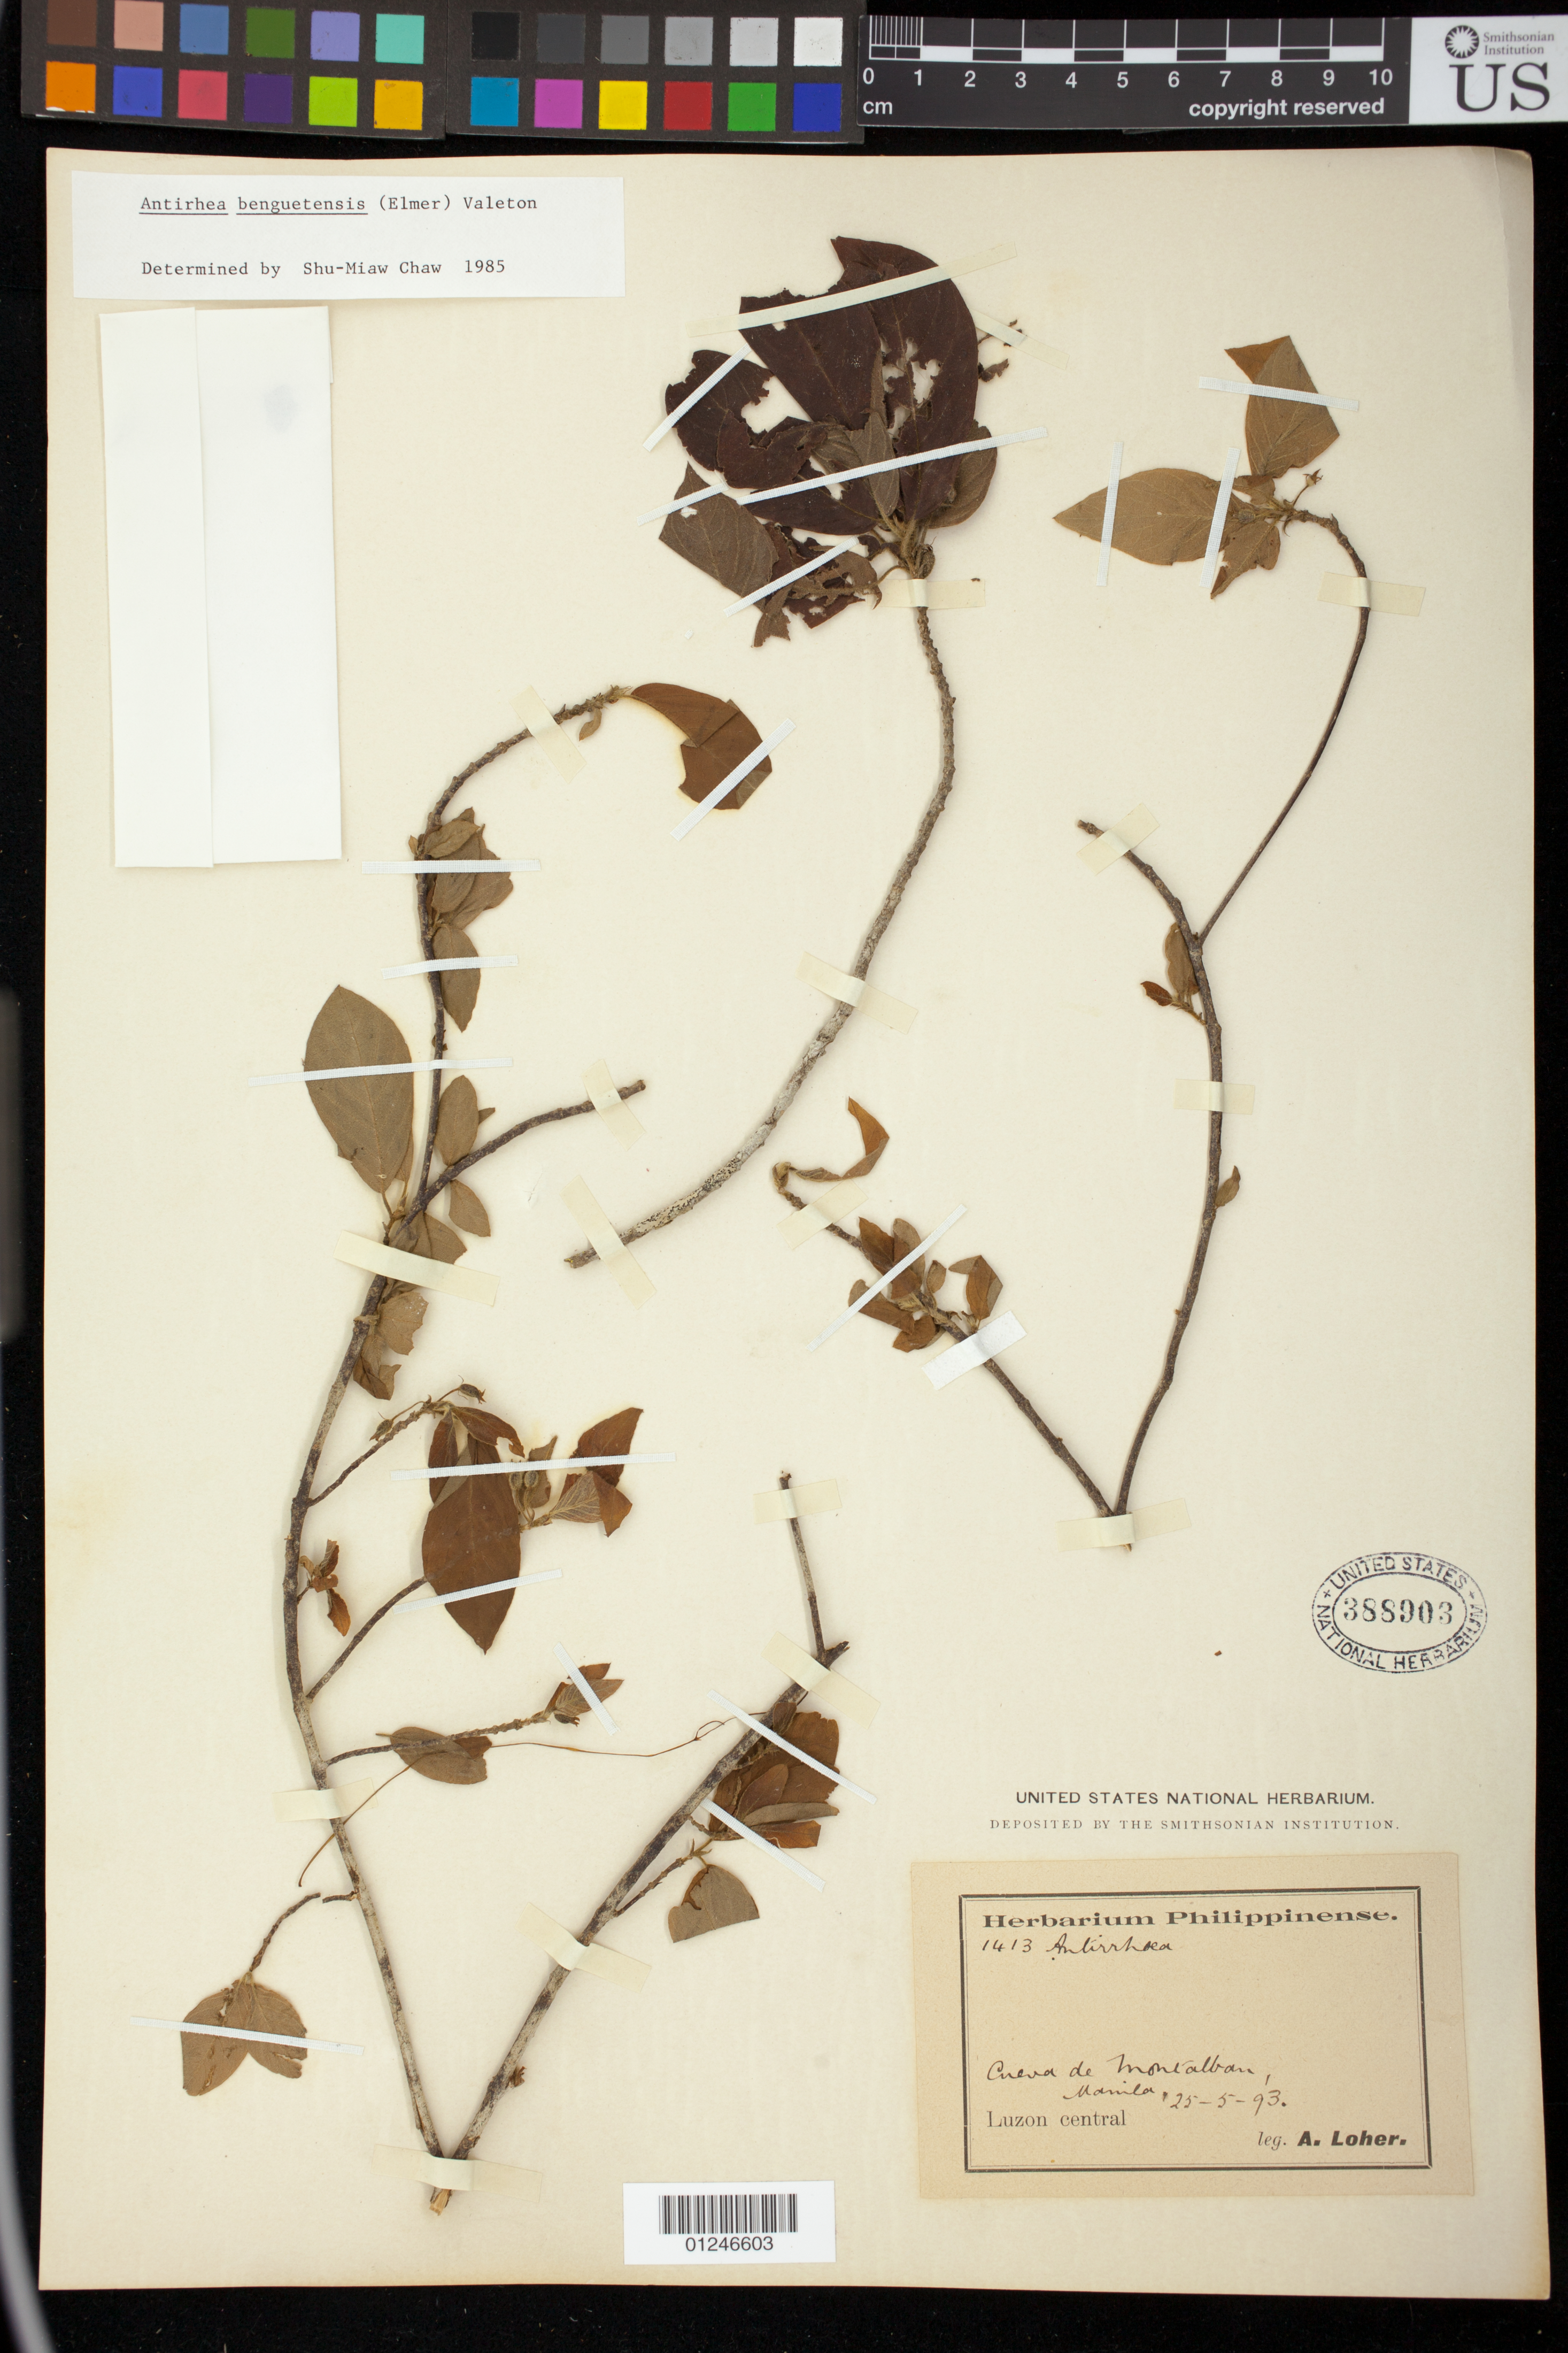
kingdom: Plantae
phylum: Tracheophyta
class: Magnoliopsida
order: Gentianales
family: Rubiaceae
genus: Guettardella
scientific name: Guettardella benguetensis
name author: (Elmer) J.G. Chavez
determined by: Chavez, J. G.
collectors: A. Loher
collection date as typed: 25 May 1893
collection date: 1893-05-25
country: Philippines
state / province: Central Luzon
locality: Montalban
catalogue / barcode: US 388903